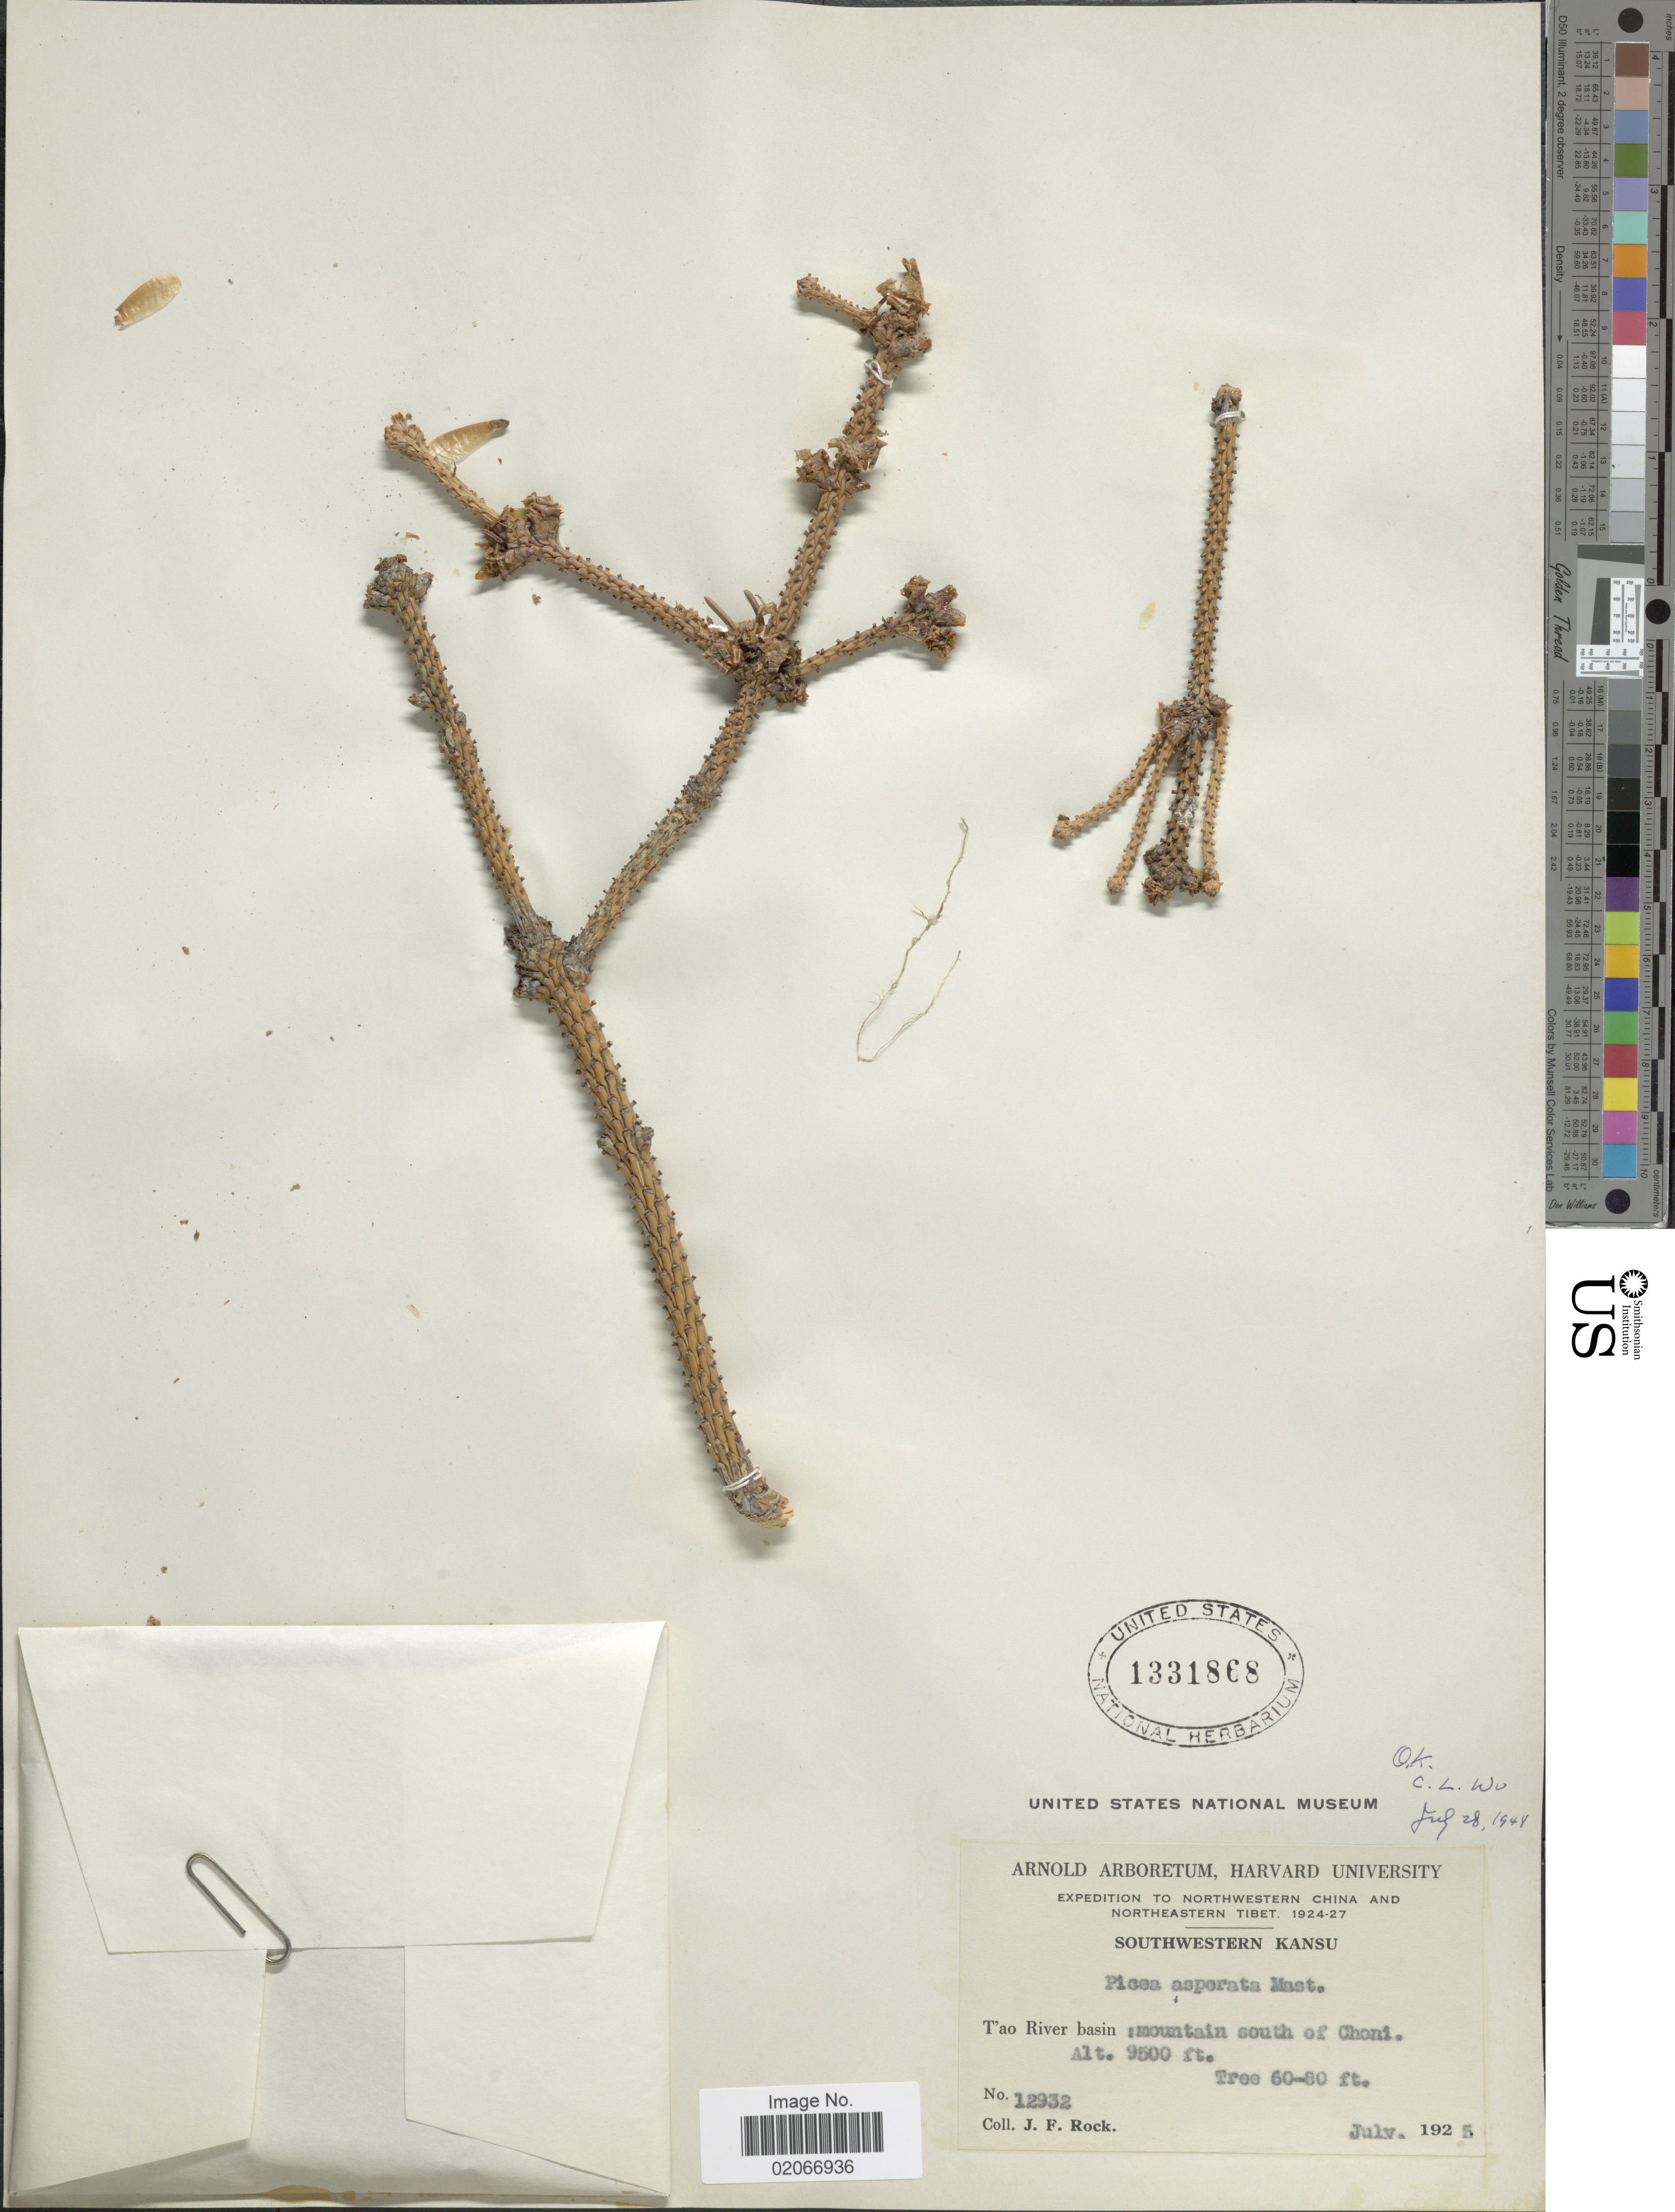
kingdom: Plantae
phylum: Tracheophyta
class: Pinopsida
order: Pinales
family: Pinaceae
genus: Picea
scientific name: Picea asperata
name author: Mast.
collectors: J. Rock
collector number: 12932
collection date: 1925-07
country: China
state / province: Gansu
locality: Northwestern China and northeastern Tibet. Southwestern Kansu, T'ao River basin: mountain south of Choni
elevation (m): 2896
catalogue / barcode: US 1331868